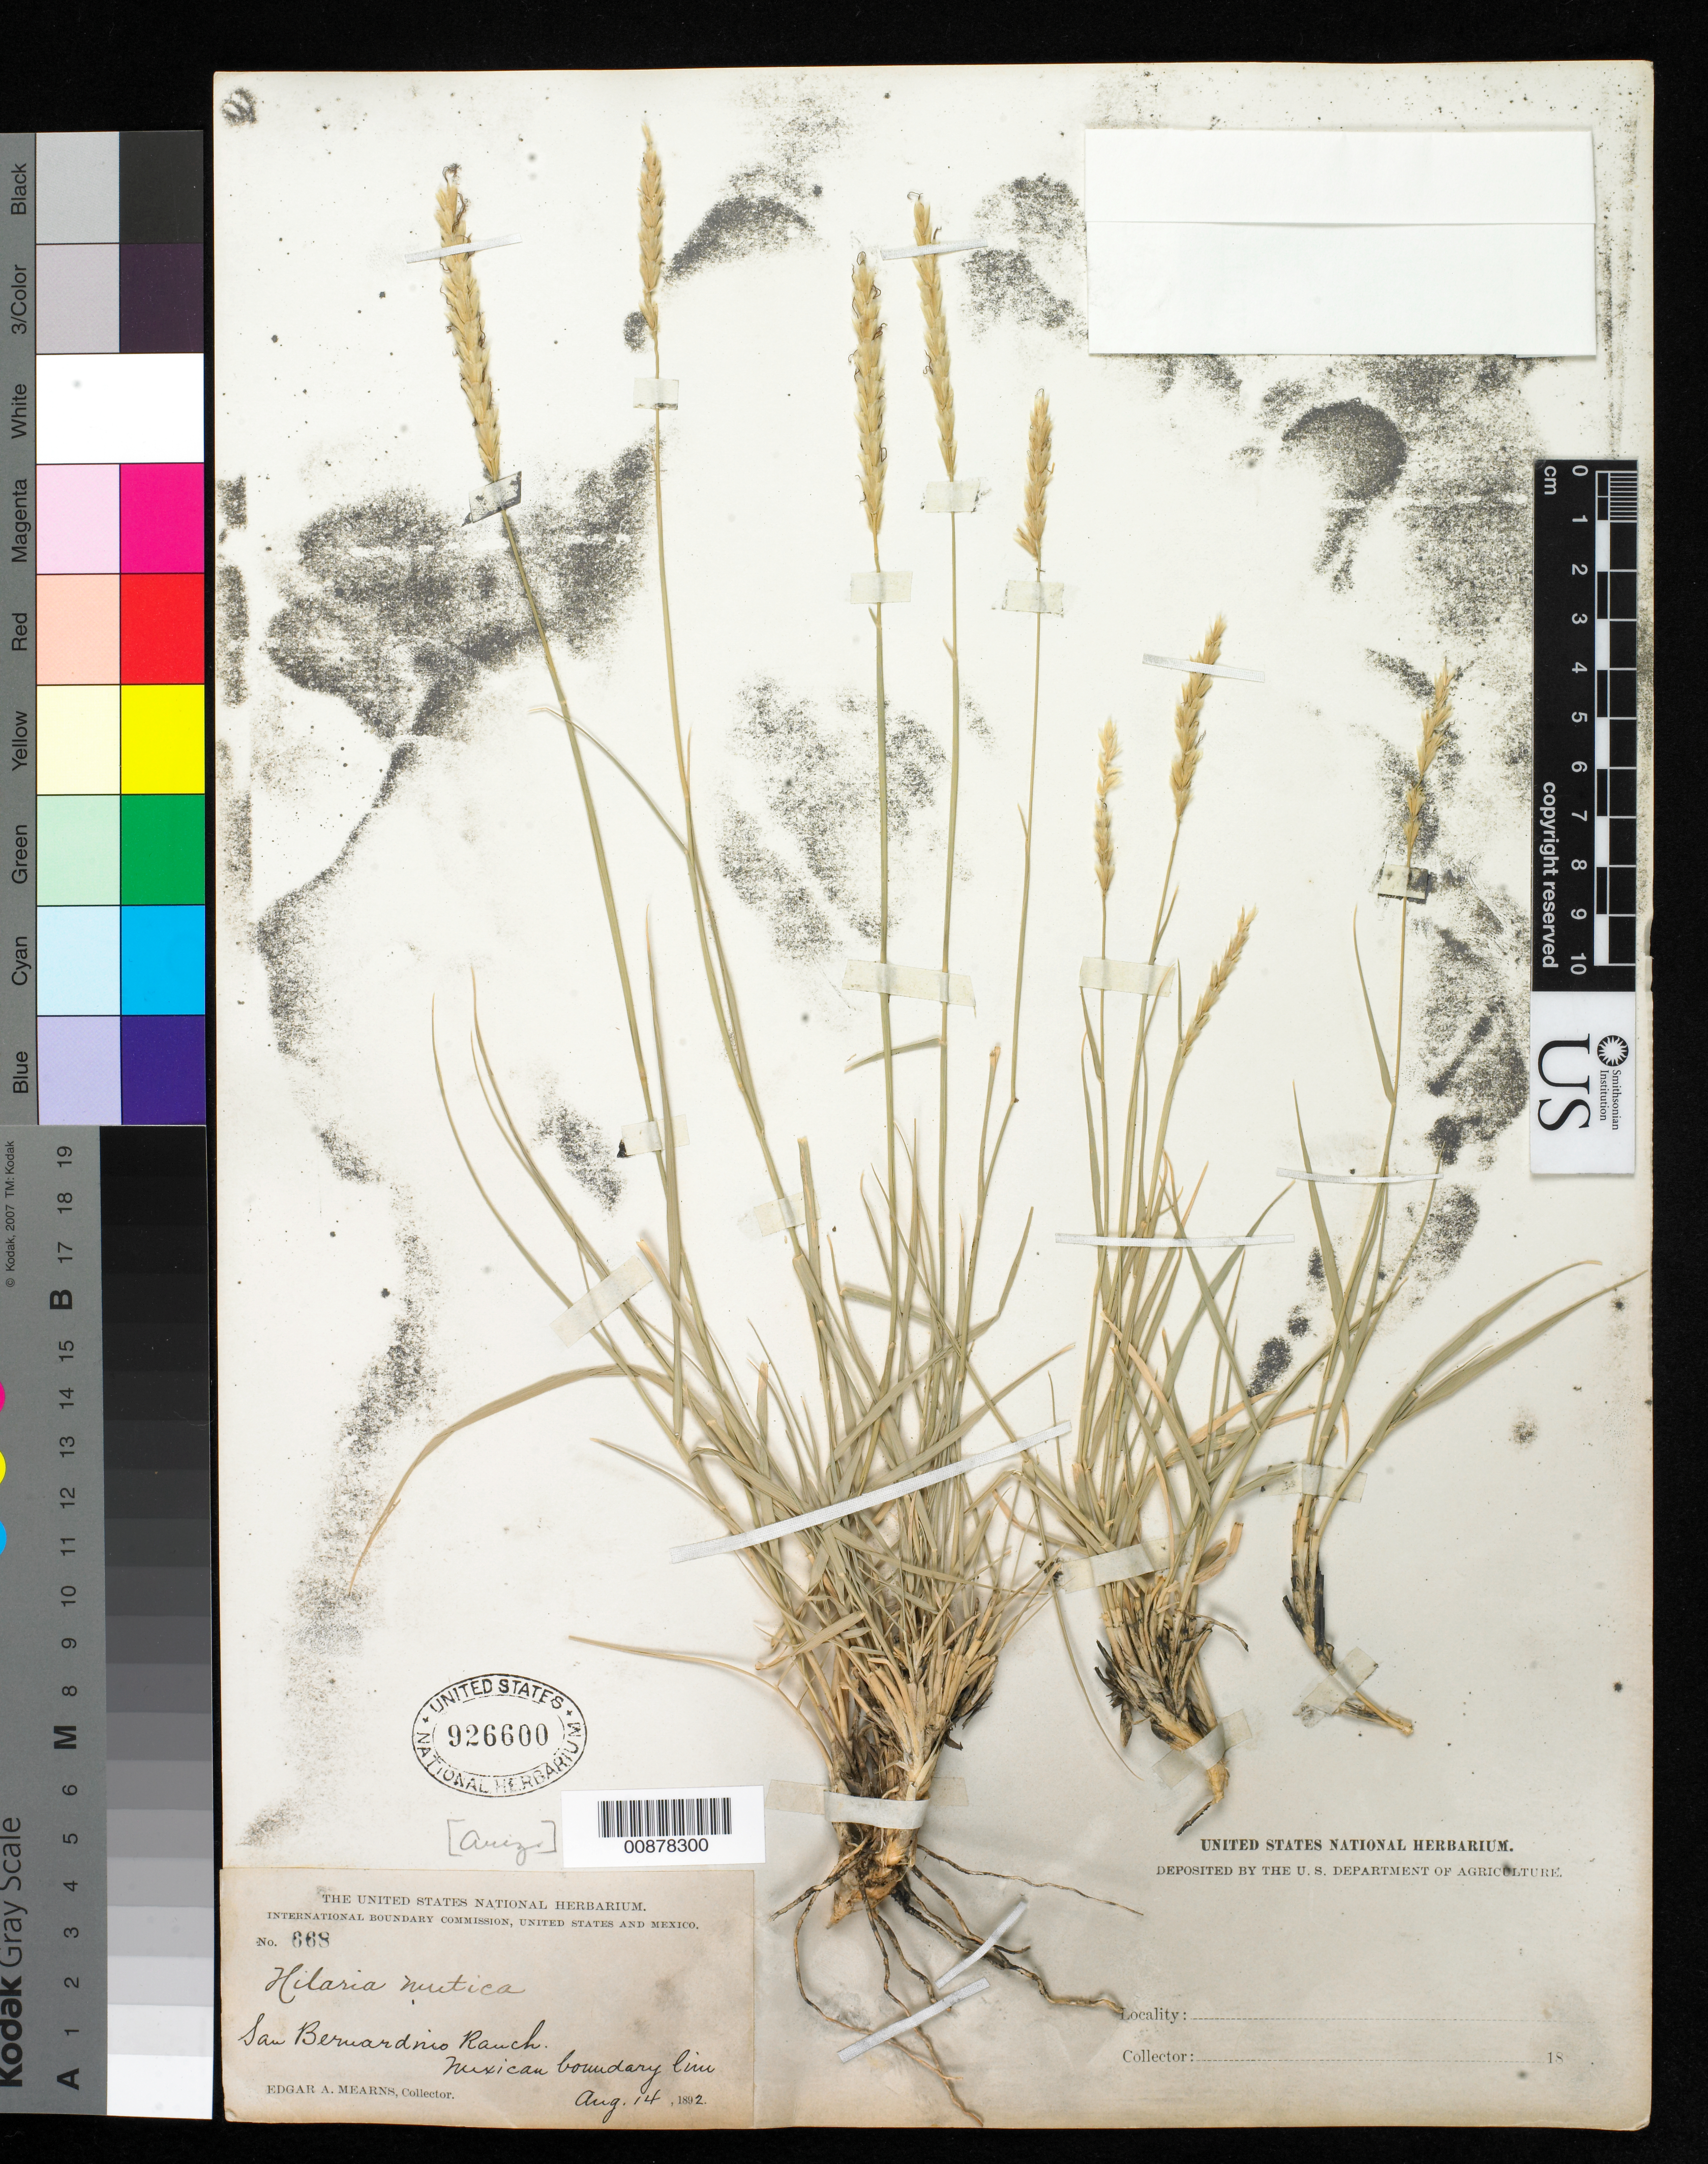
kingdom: Plantae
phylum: Tracheophyta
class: Liliopsida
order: Poales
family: Poaceae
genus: Hilaria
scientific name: Hilaria mutica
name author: (Buckley) Benth.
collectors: E. A. Mearns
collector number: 668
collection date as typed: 14 Aug 1892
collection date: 1892-08-14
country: United States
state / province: Arizona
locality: San Bernardino Ranch. Mexican Boundary Line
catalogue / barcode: US 926600